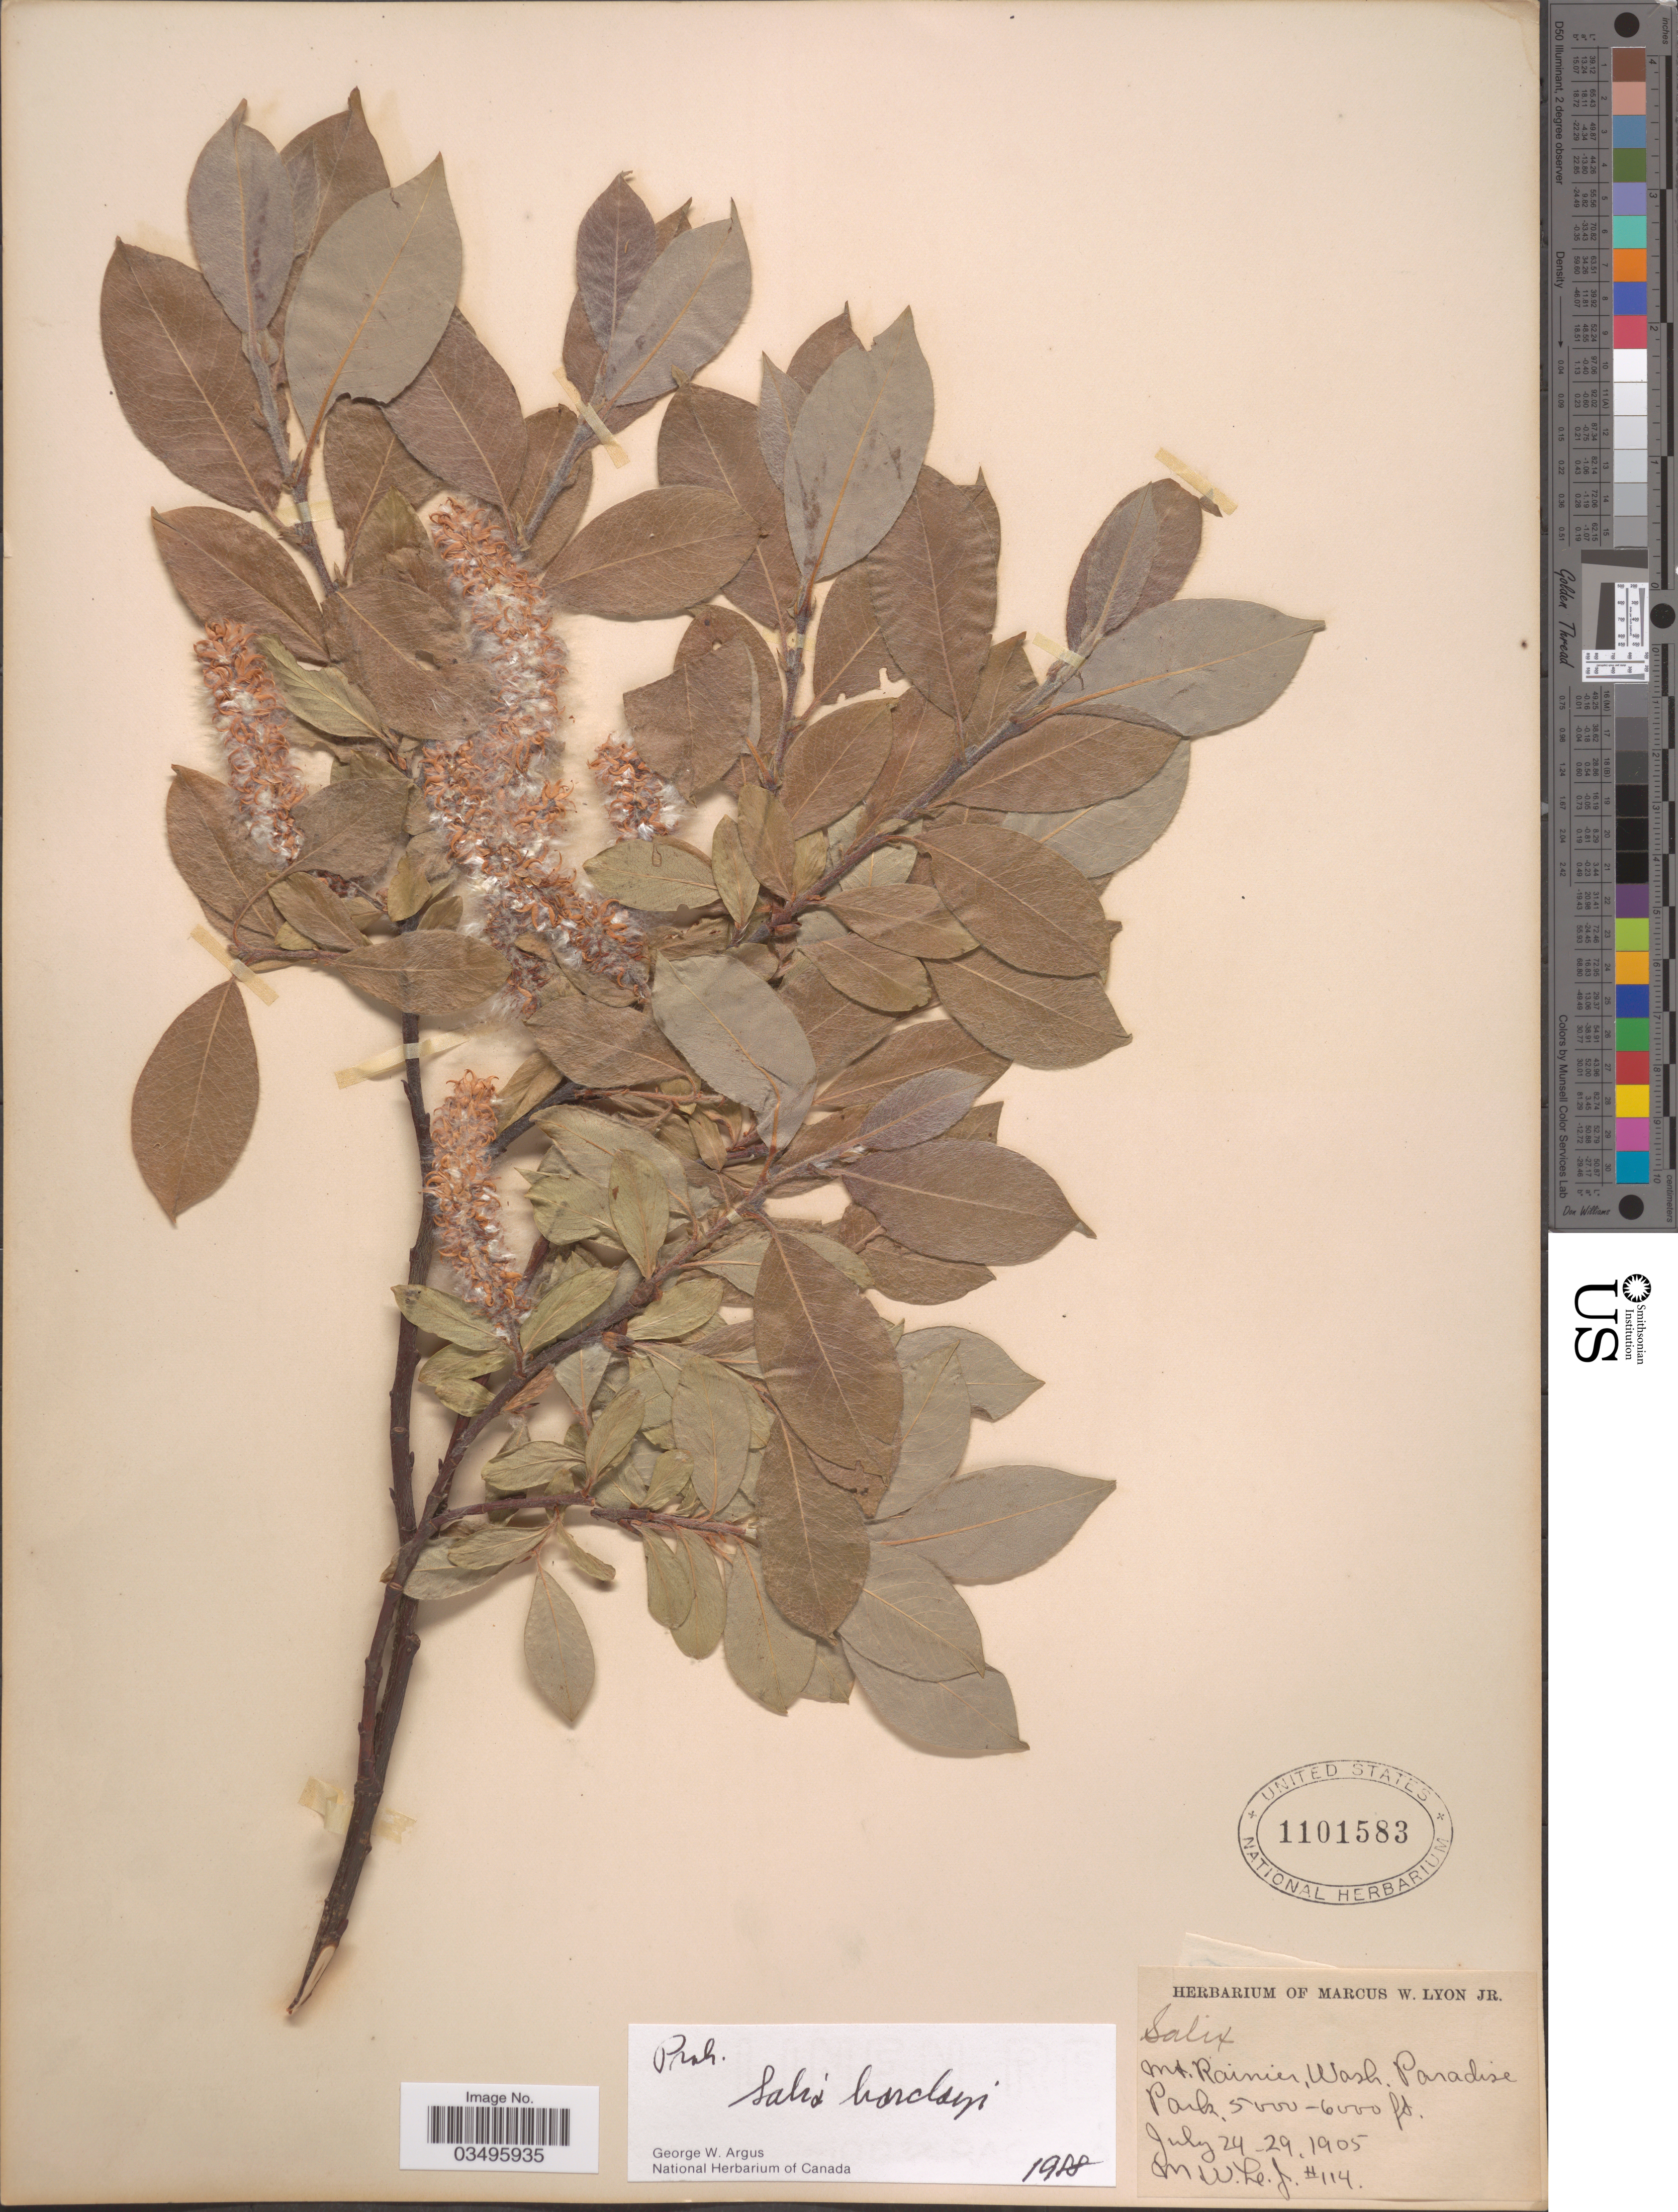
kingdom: Plantae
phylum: Tracheophyta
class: Magnoliopsida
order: Malpighiales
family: Salicaceae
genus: Salix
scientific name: Salix barclayi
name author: Andersson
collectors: M. W. Lyon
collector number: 114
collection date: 1905-07-24/1905-07-29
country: United States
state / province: Washington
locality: Mt. Rainier. Paradise Park.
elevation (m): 1524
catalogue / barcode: US 1101583